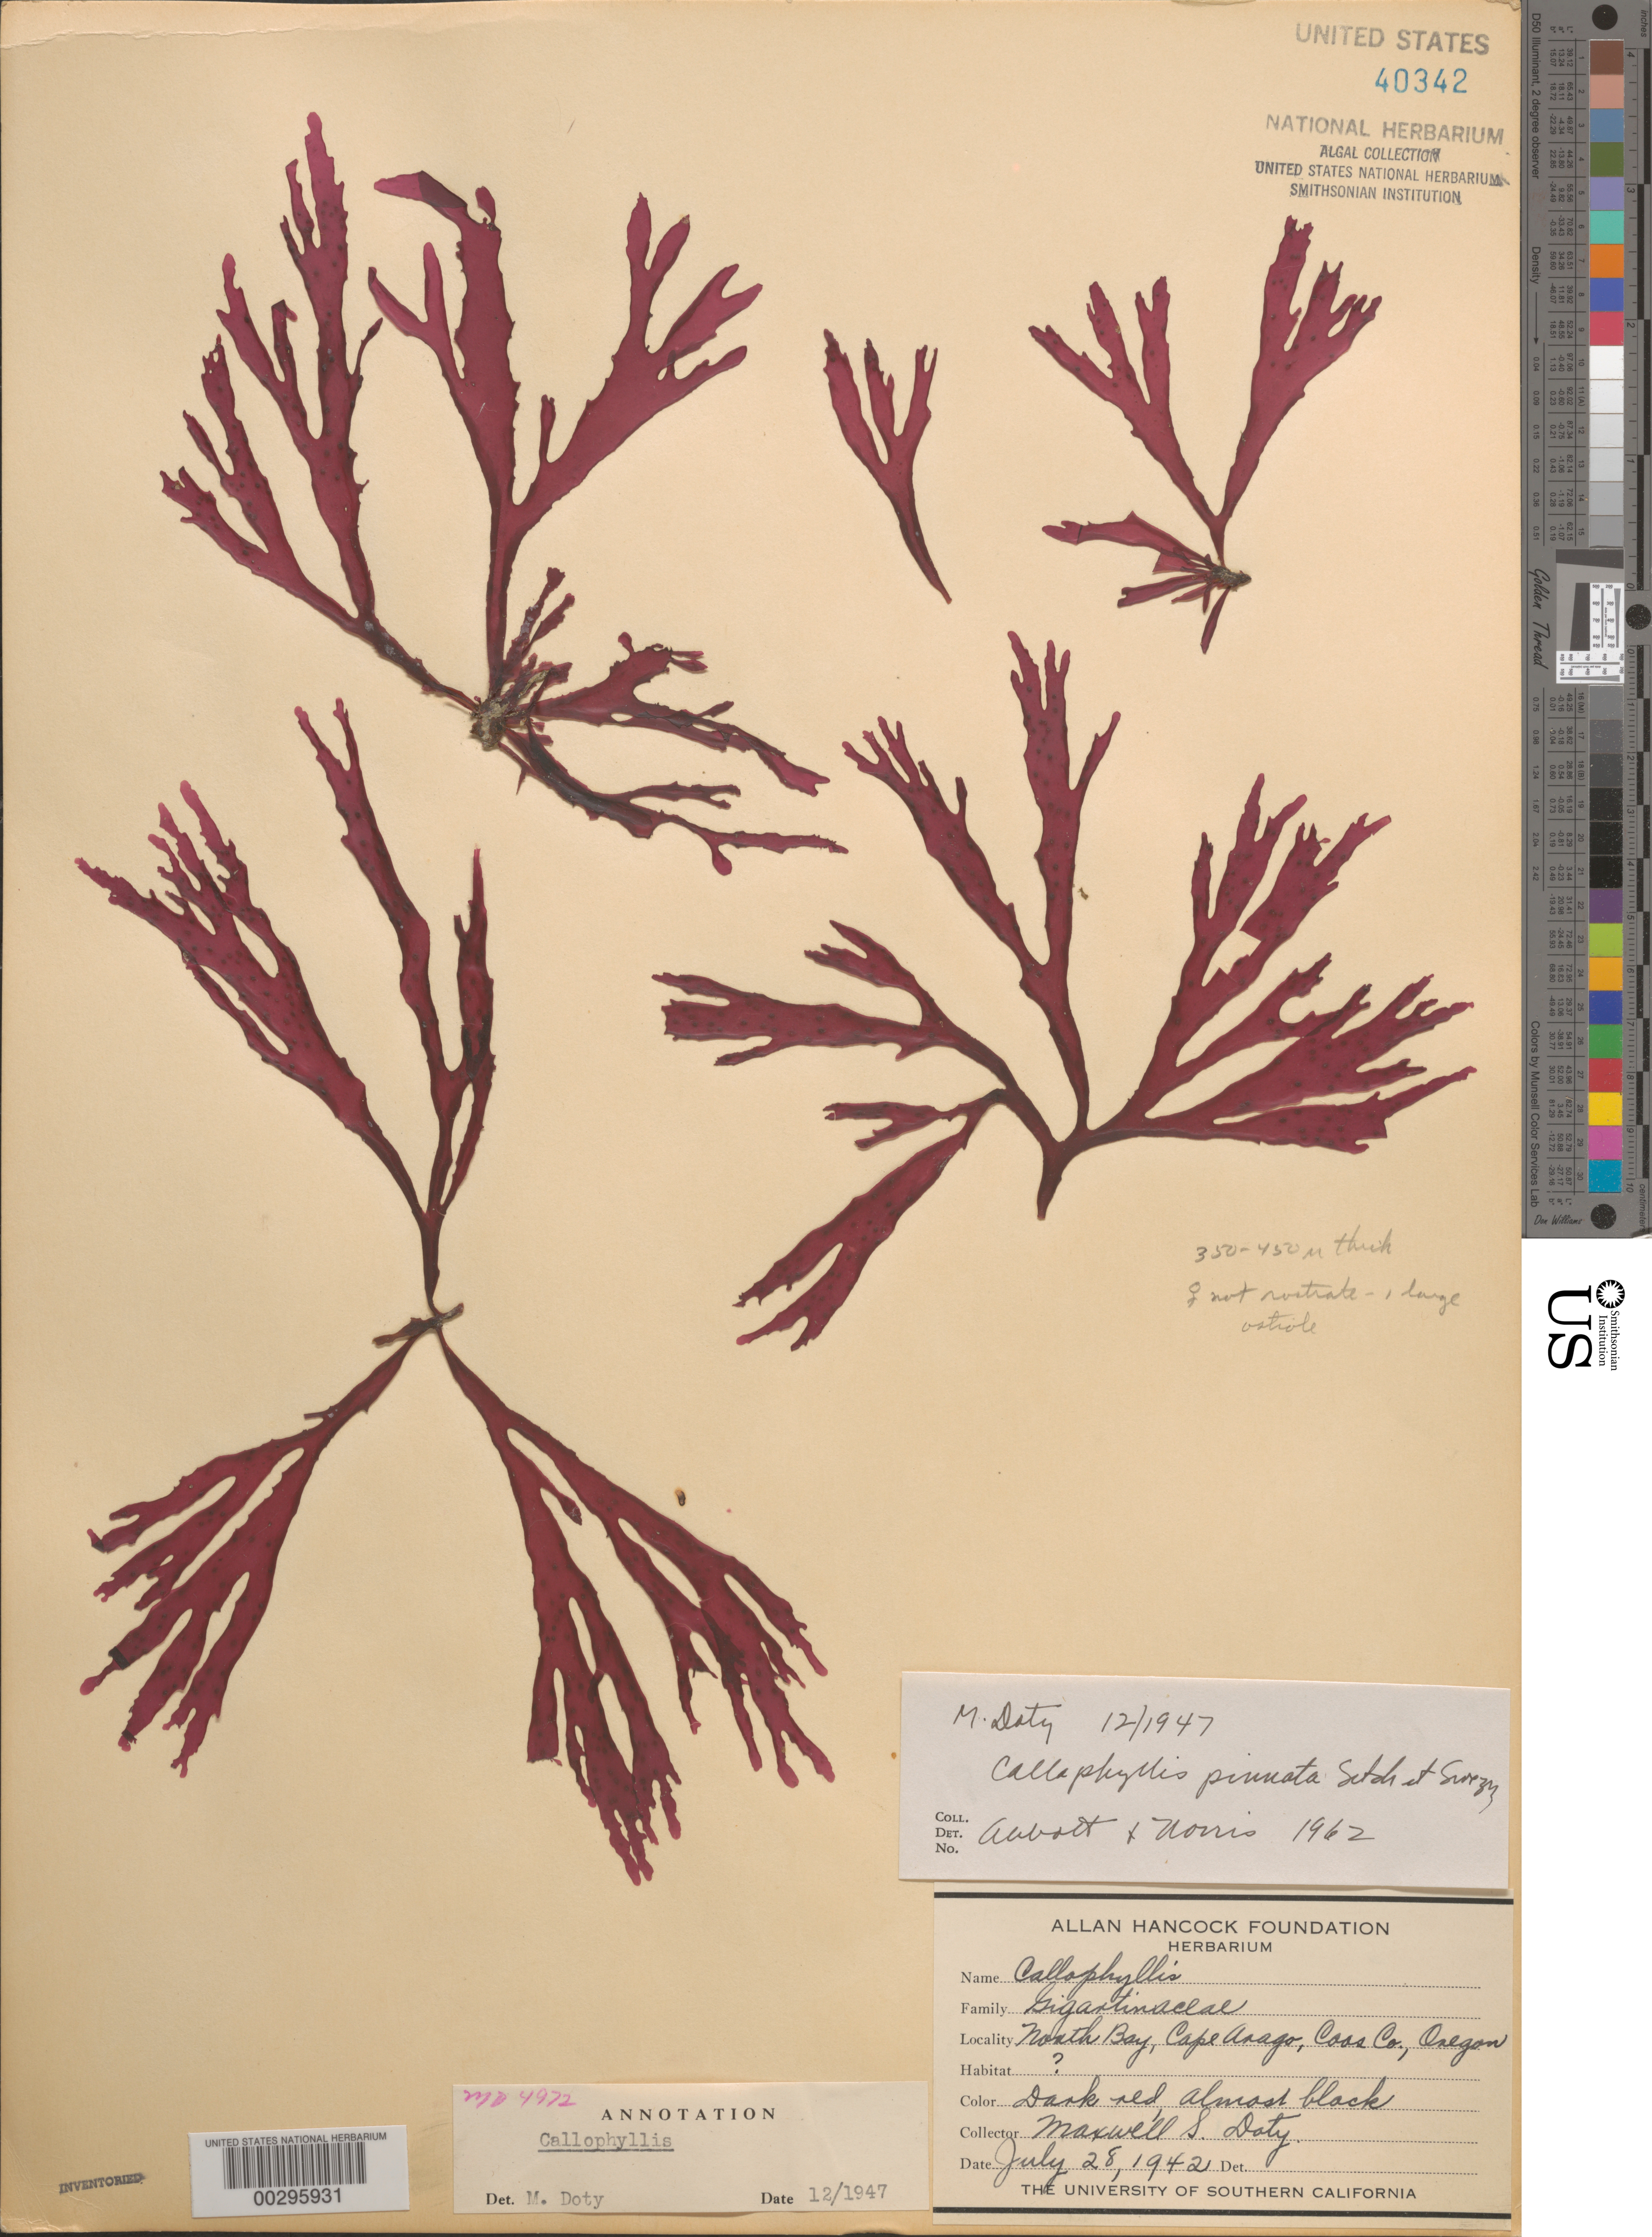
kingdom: Plantae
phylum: Rhodophyta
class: Florideophyceae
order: Gigartinales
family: Kallymeniaceae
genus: Callophyllis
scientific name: Callophyllis pinnata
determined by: Abbott, I. A.; Norris, R. E.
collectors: M. S. Doty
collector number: MSD 4972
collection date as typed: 28 Jul 1942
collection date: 1942-07-28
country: United States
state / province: Oregon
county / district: Coos County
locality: North Bay, Cape Arago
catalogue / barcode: US 40342